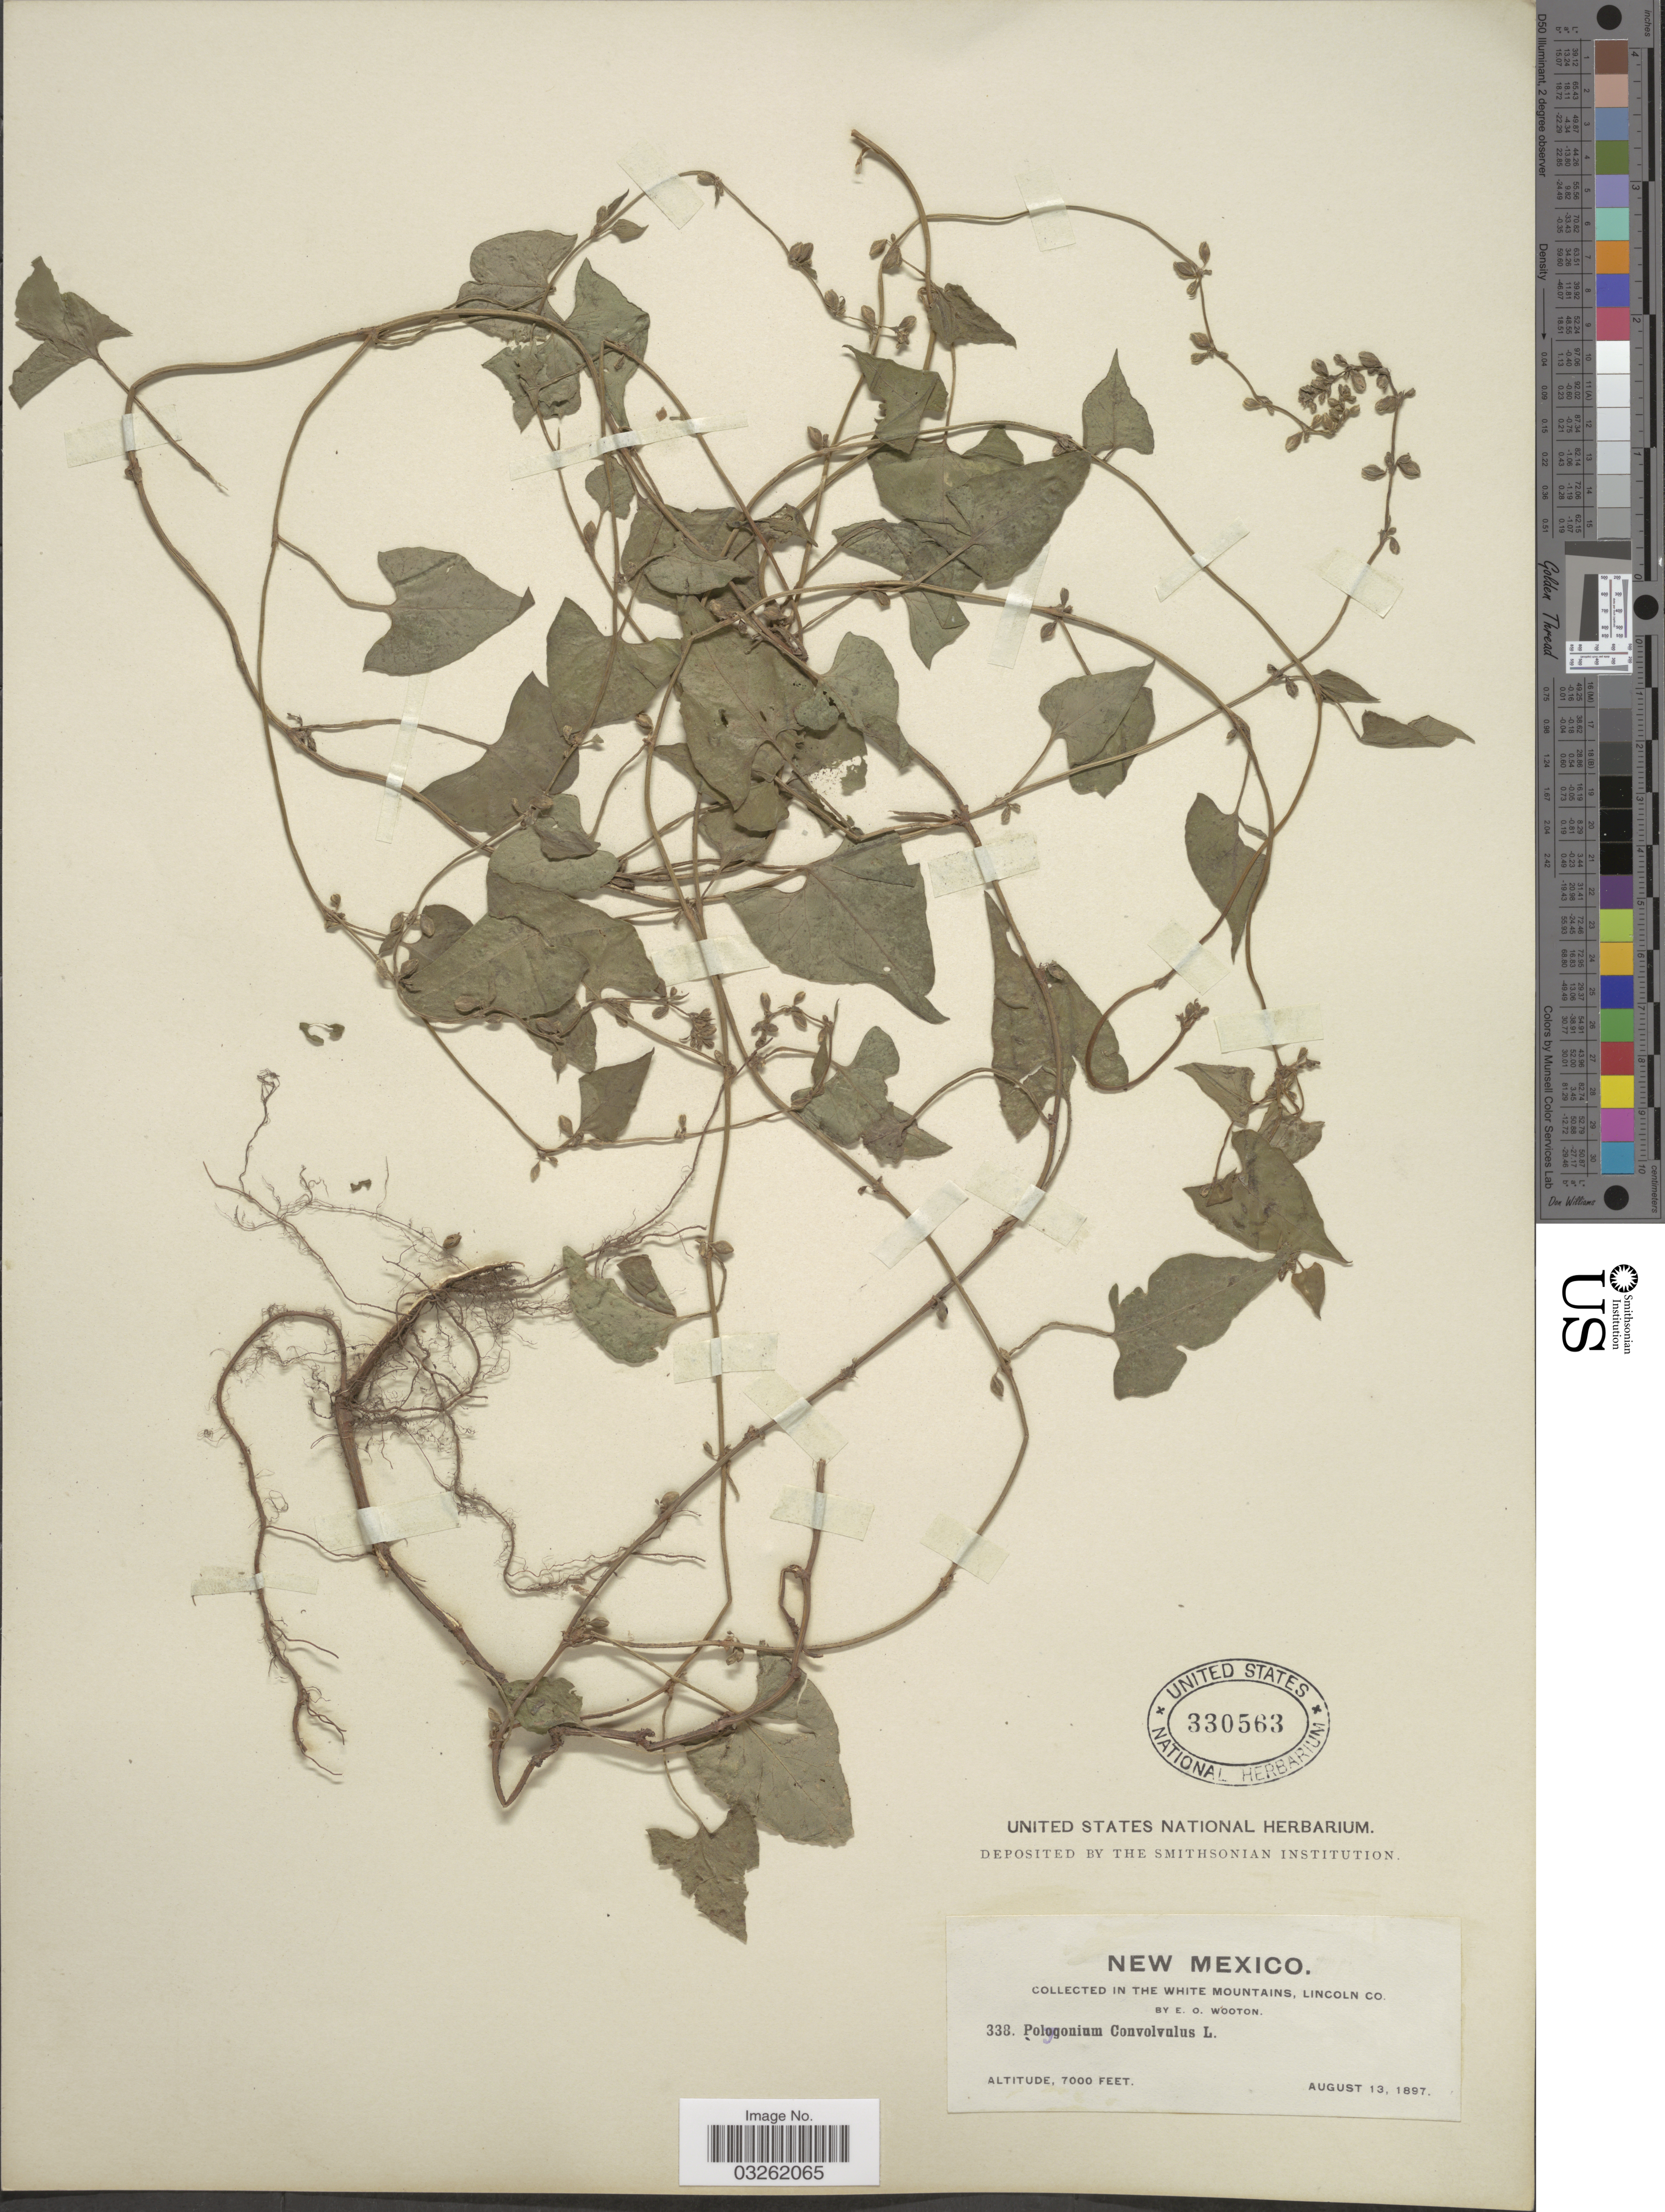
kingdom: Plantae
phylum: Tracheophyta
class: Magnoliopsida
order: Caryophyllales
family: Polygonaceae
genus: Fallopia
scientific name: Fallopia convolvulus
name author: (L.) Á. Löve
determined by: Strong, M. T., (US), Smithsonian Institution - National Museum of Natural History (UNITED STATES)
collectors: E. O. Wooton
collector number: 338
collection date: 1897-08-13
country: United States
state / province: New Mexico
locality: The White Mountains, Lincoln Co.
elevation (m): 2134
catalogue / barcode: US 330563